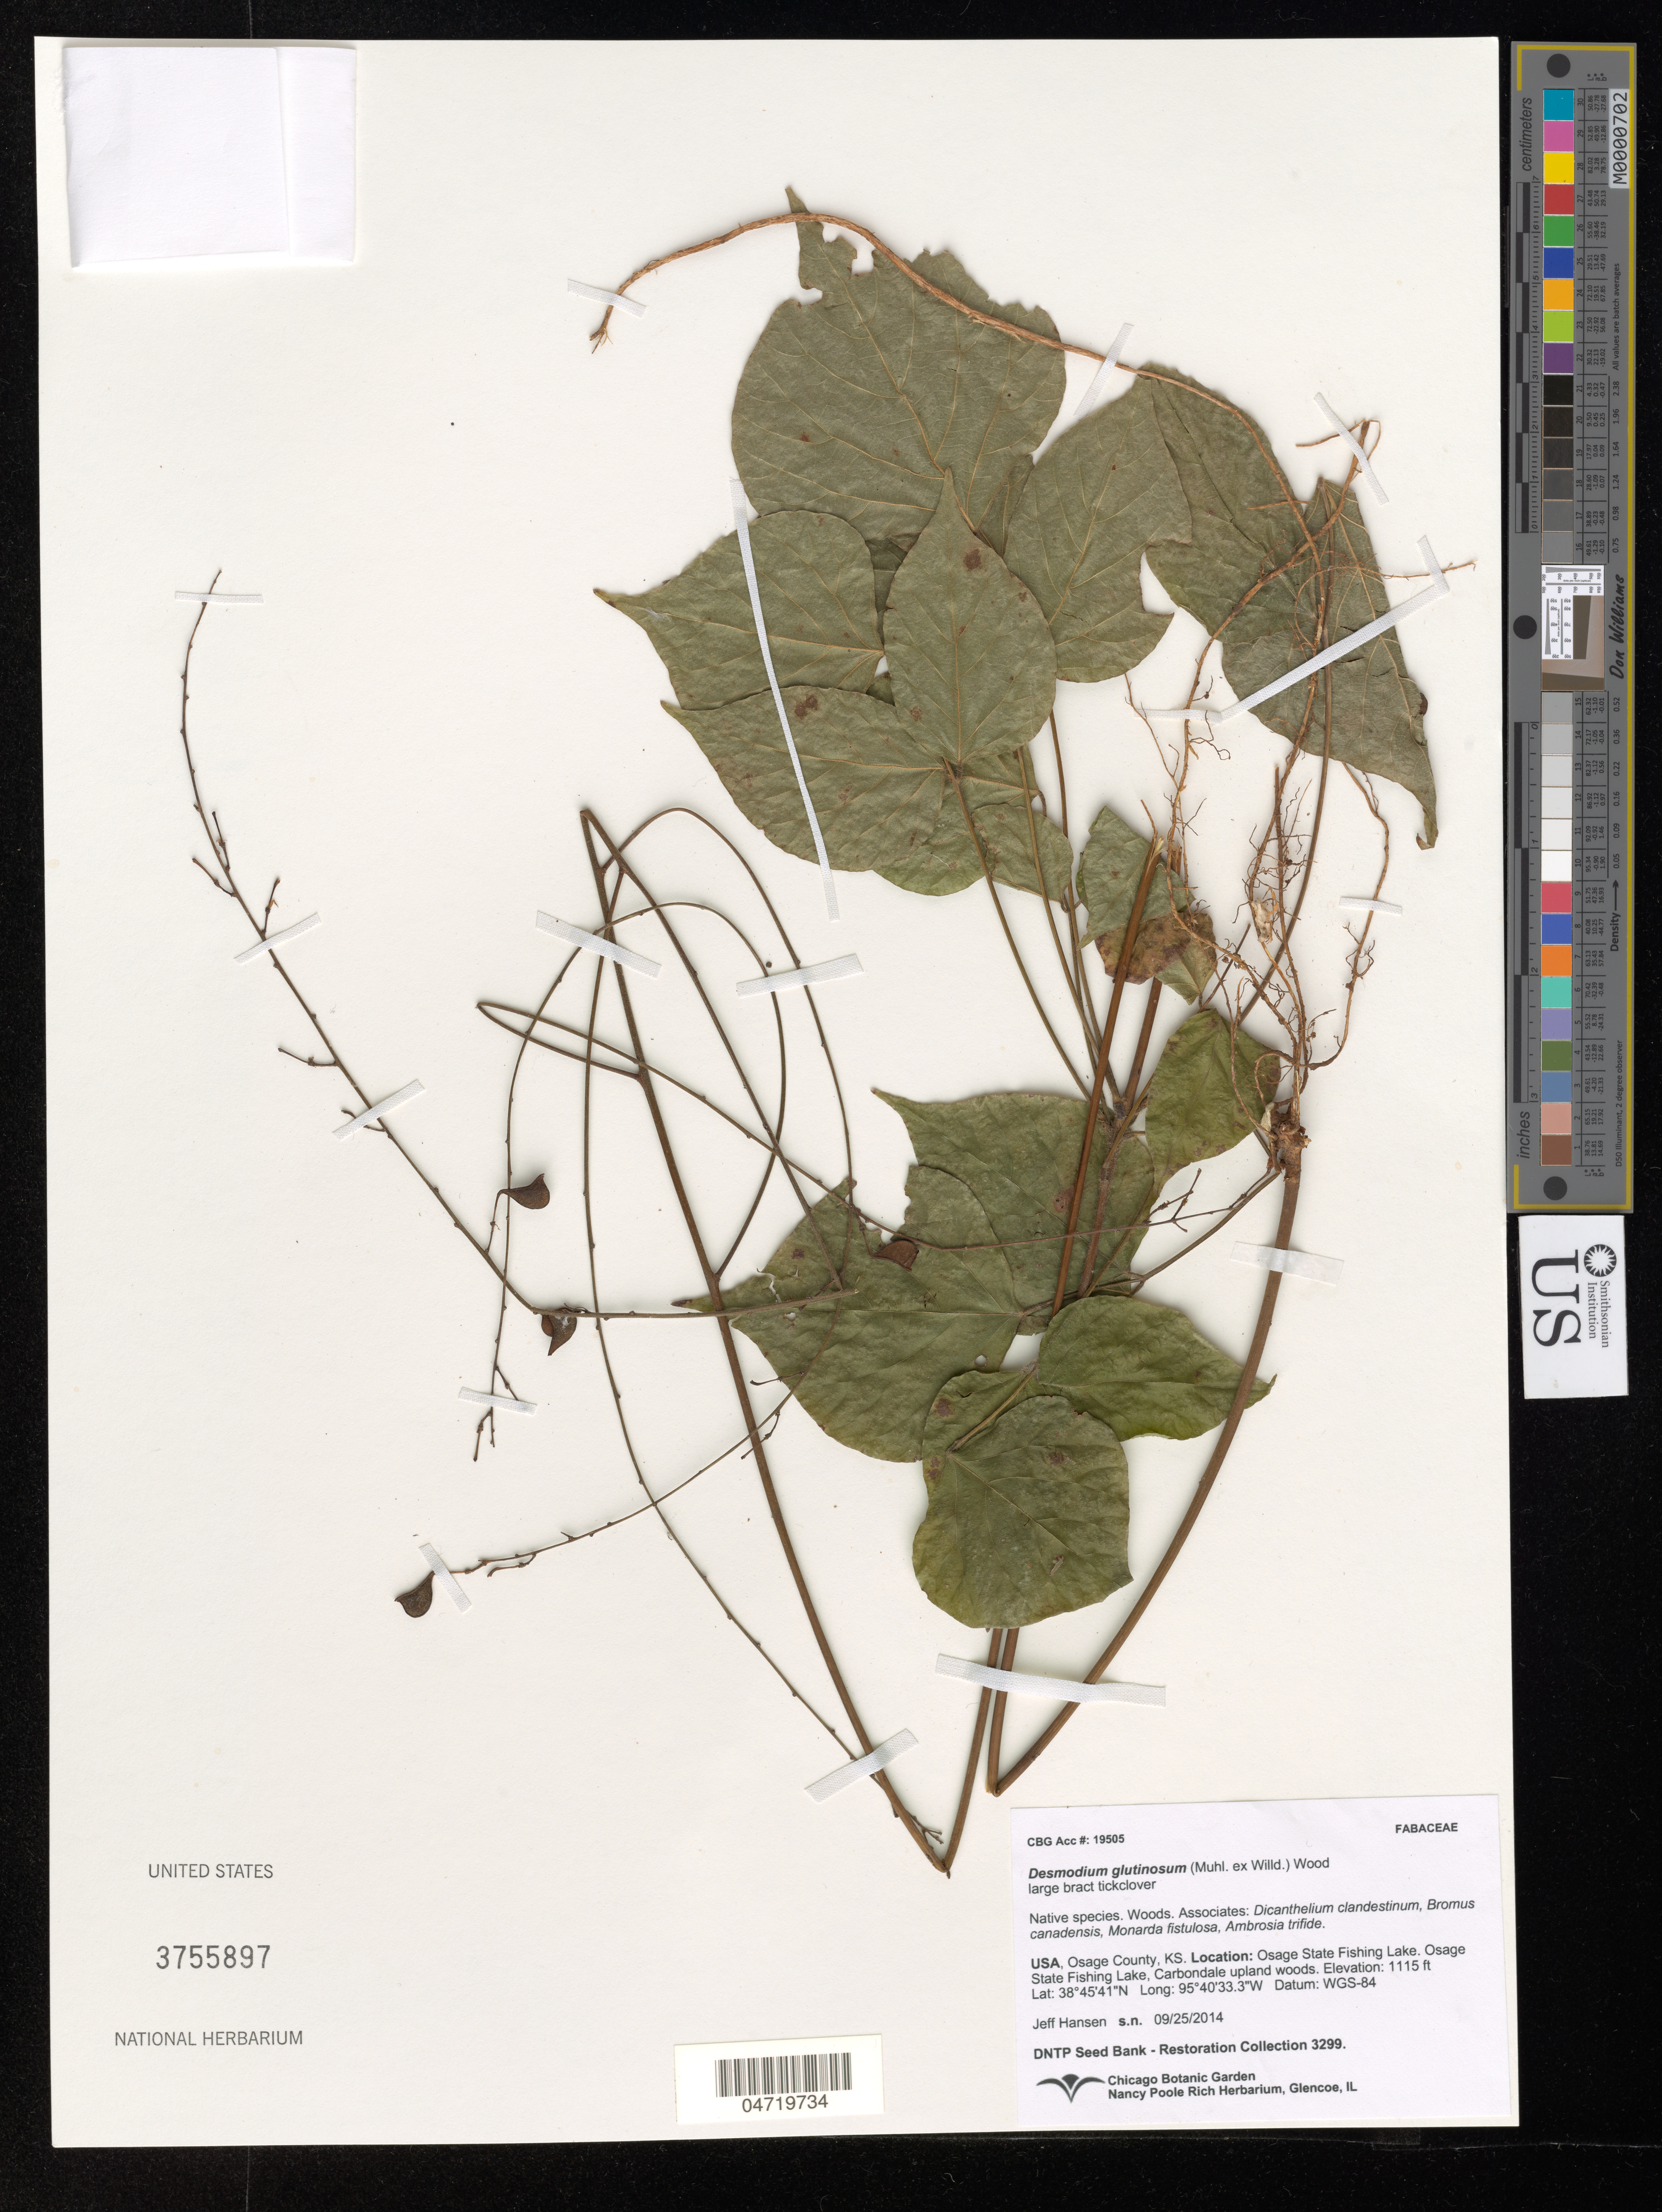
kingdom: Plantae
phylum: Tracheophyta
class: Magnoliopsida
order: Fabales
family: Fabaceae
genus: Desmodium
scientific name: Desmodium glutinosum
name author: (Muhl.) Alph. Wood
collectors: J. Hansen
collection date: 2014-09-25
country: United States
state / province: Kansas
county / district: Osage County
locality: Osage State Fishing Lake. Carbondale upland woods.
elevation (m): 340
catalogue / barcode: US 3755897